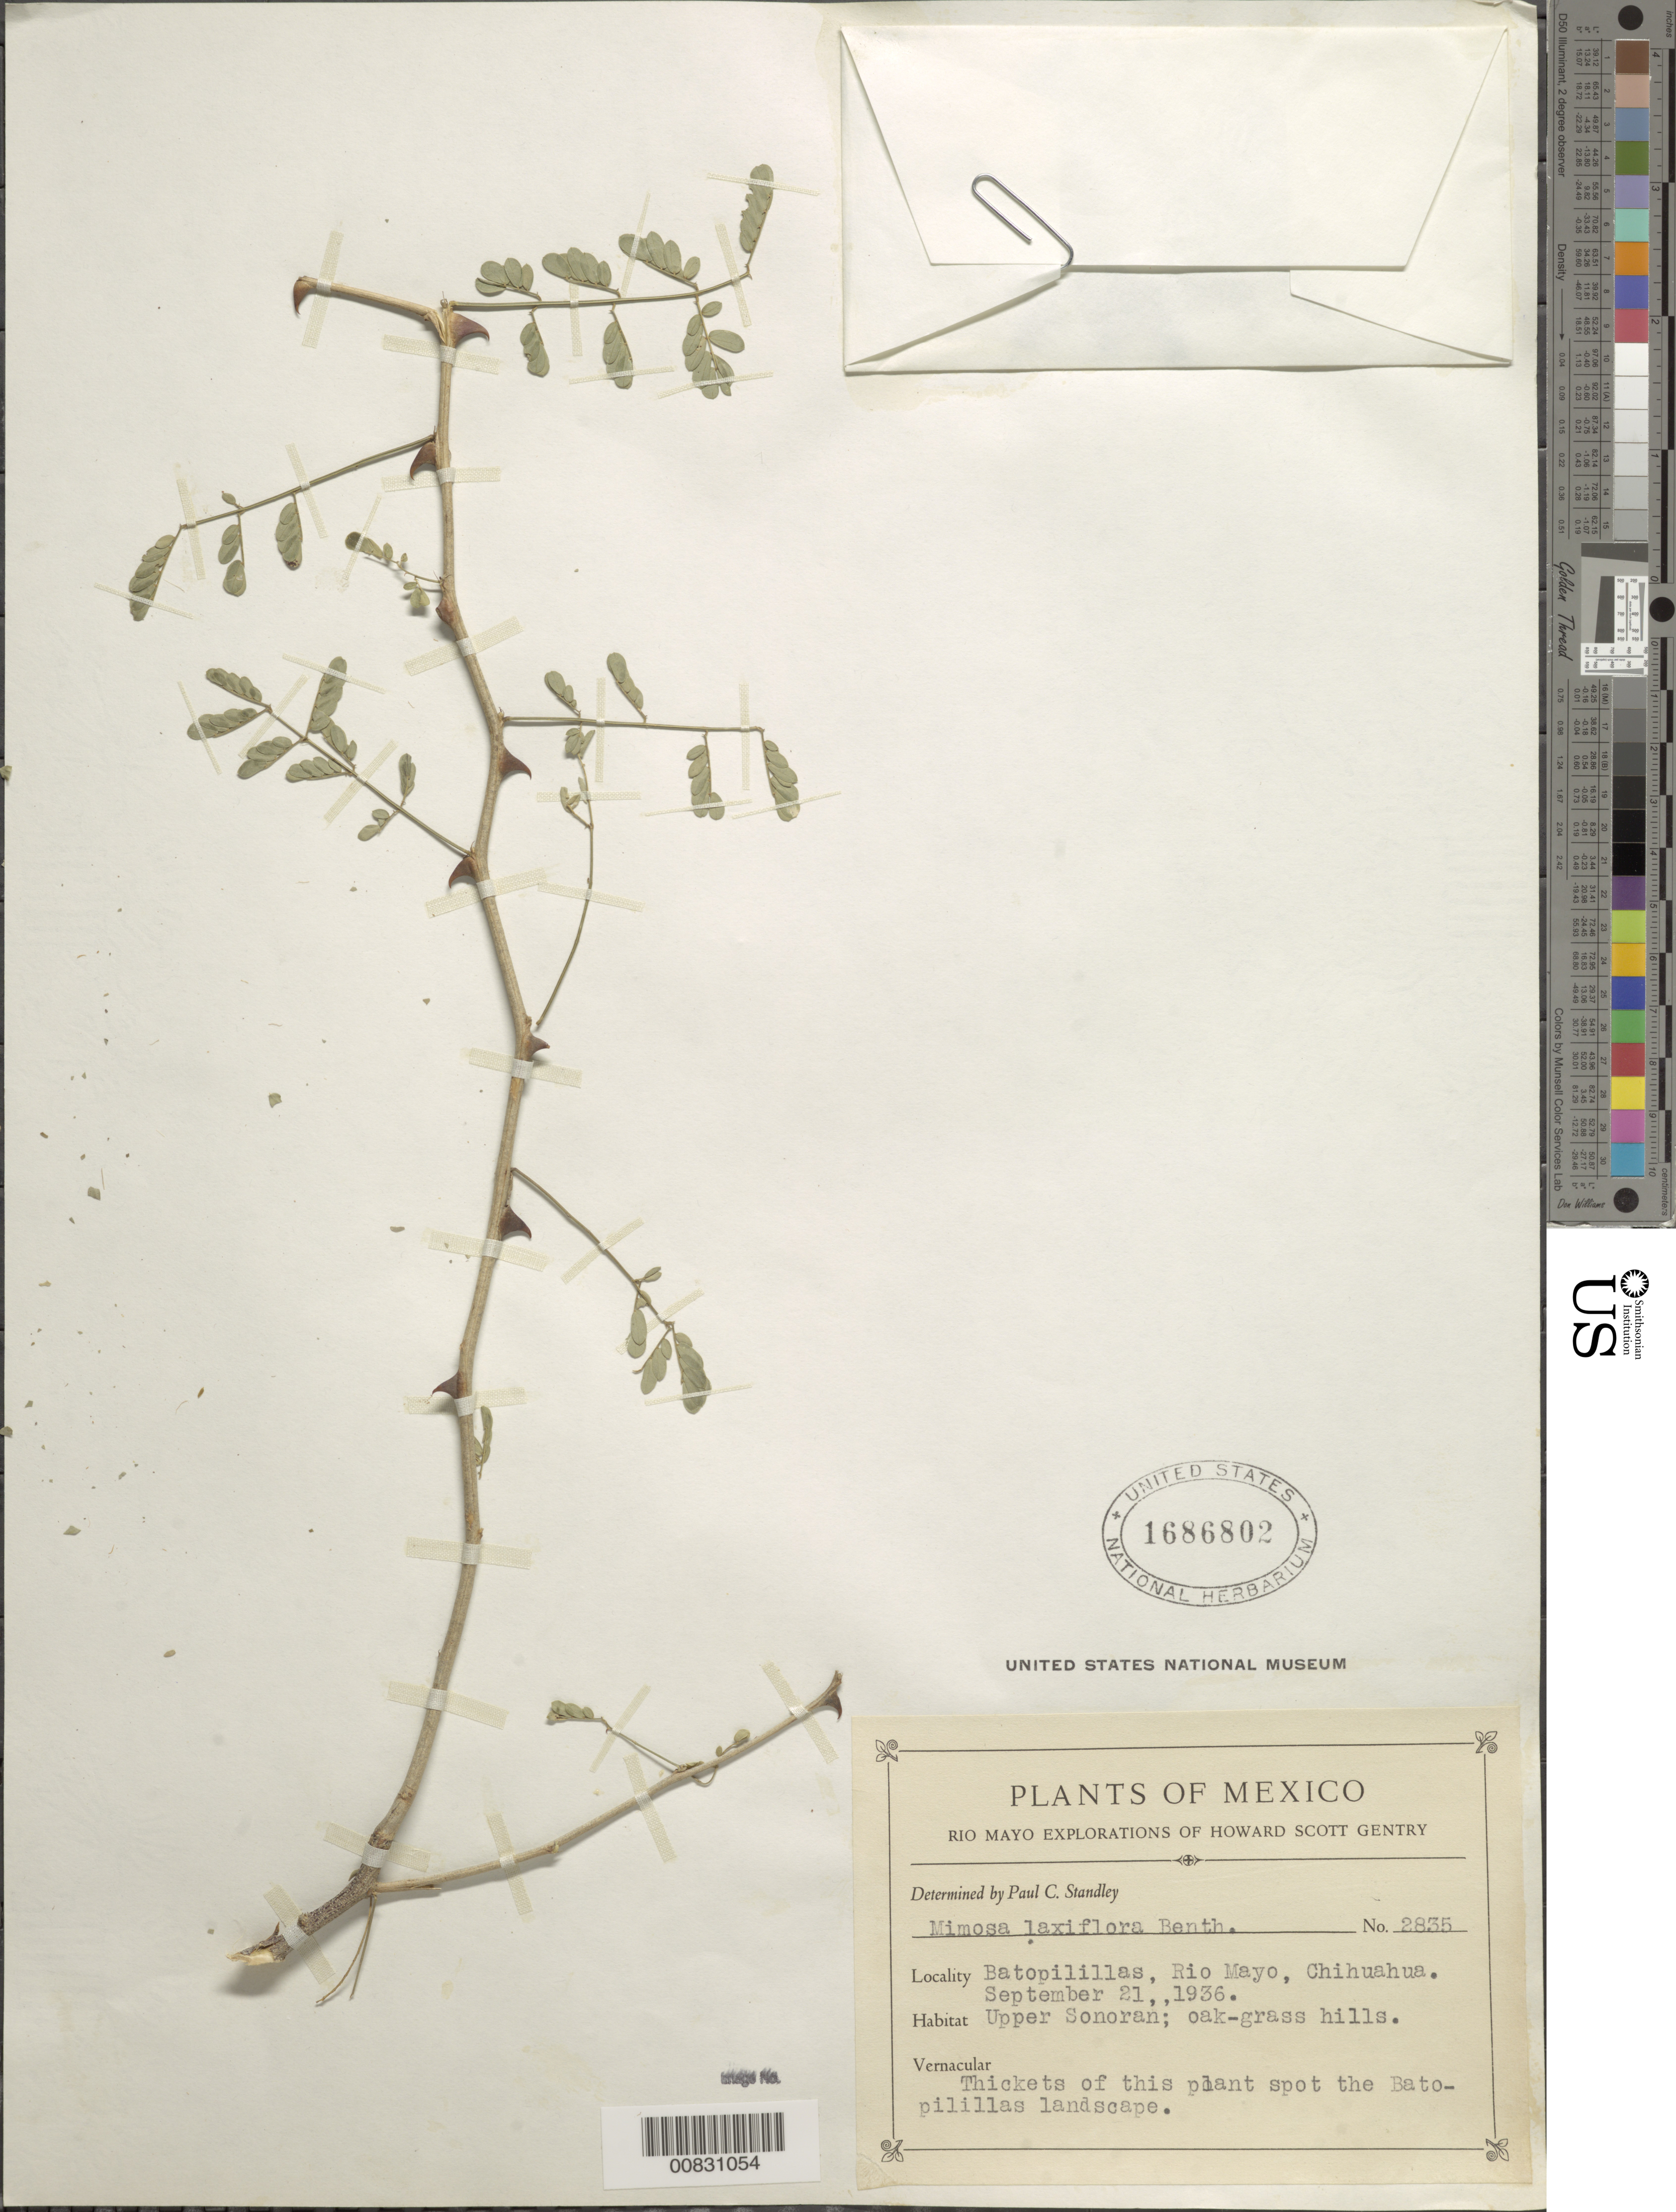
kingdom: Plantae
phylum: Tracheophyta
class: Magnoliopsida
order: Fabales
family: Fabaceae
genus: Mimosa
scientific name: Mimosa laxiflora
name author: Benth.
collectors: H. S. Gentry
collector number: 2835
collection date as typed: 21 Sep 1936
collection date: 1936-09-21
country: Mexico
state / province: Chihuahua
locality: Batopilillas, Rio Mayo, Chihuahua.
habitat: Upper Sonoran; oak-grass hills.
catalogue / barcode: US 1686802